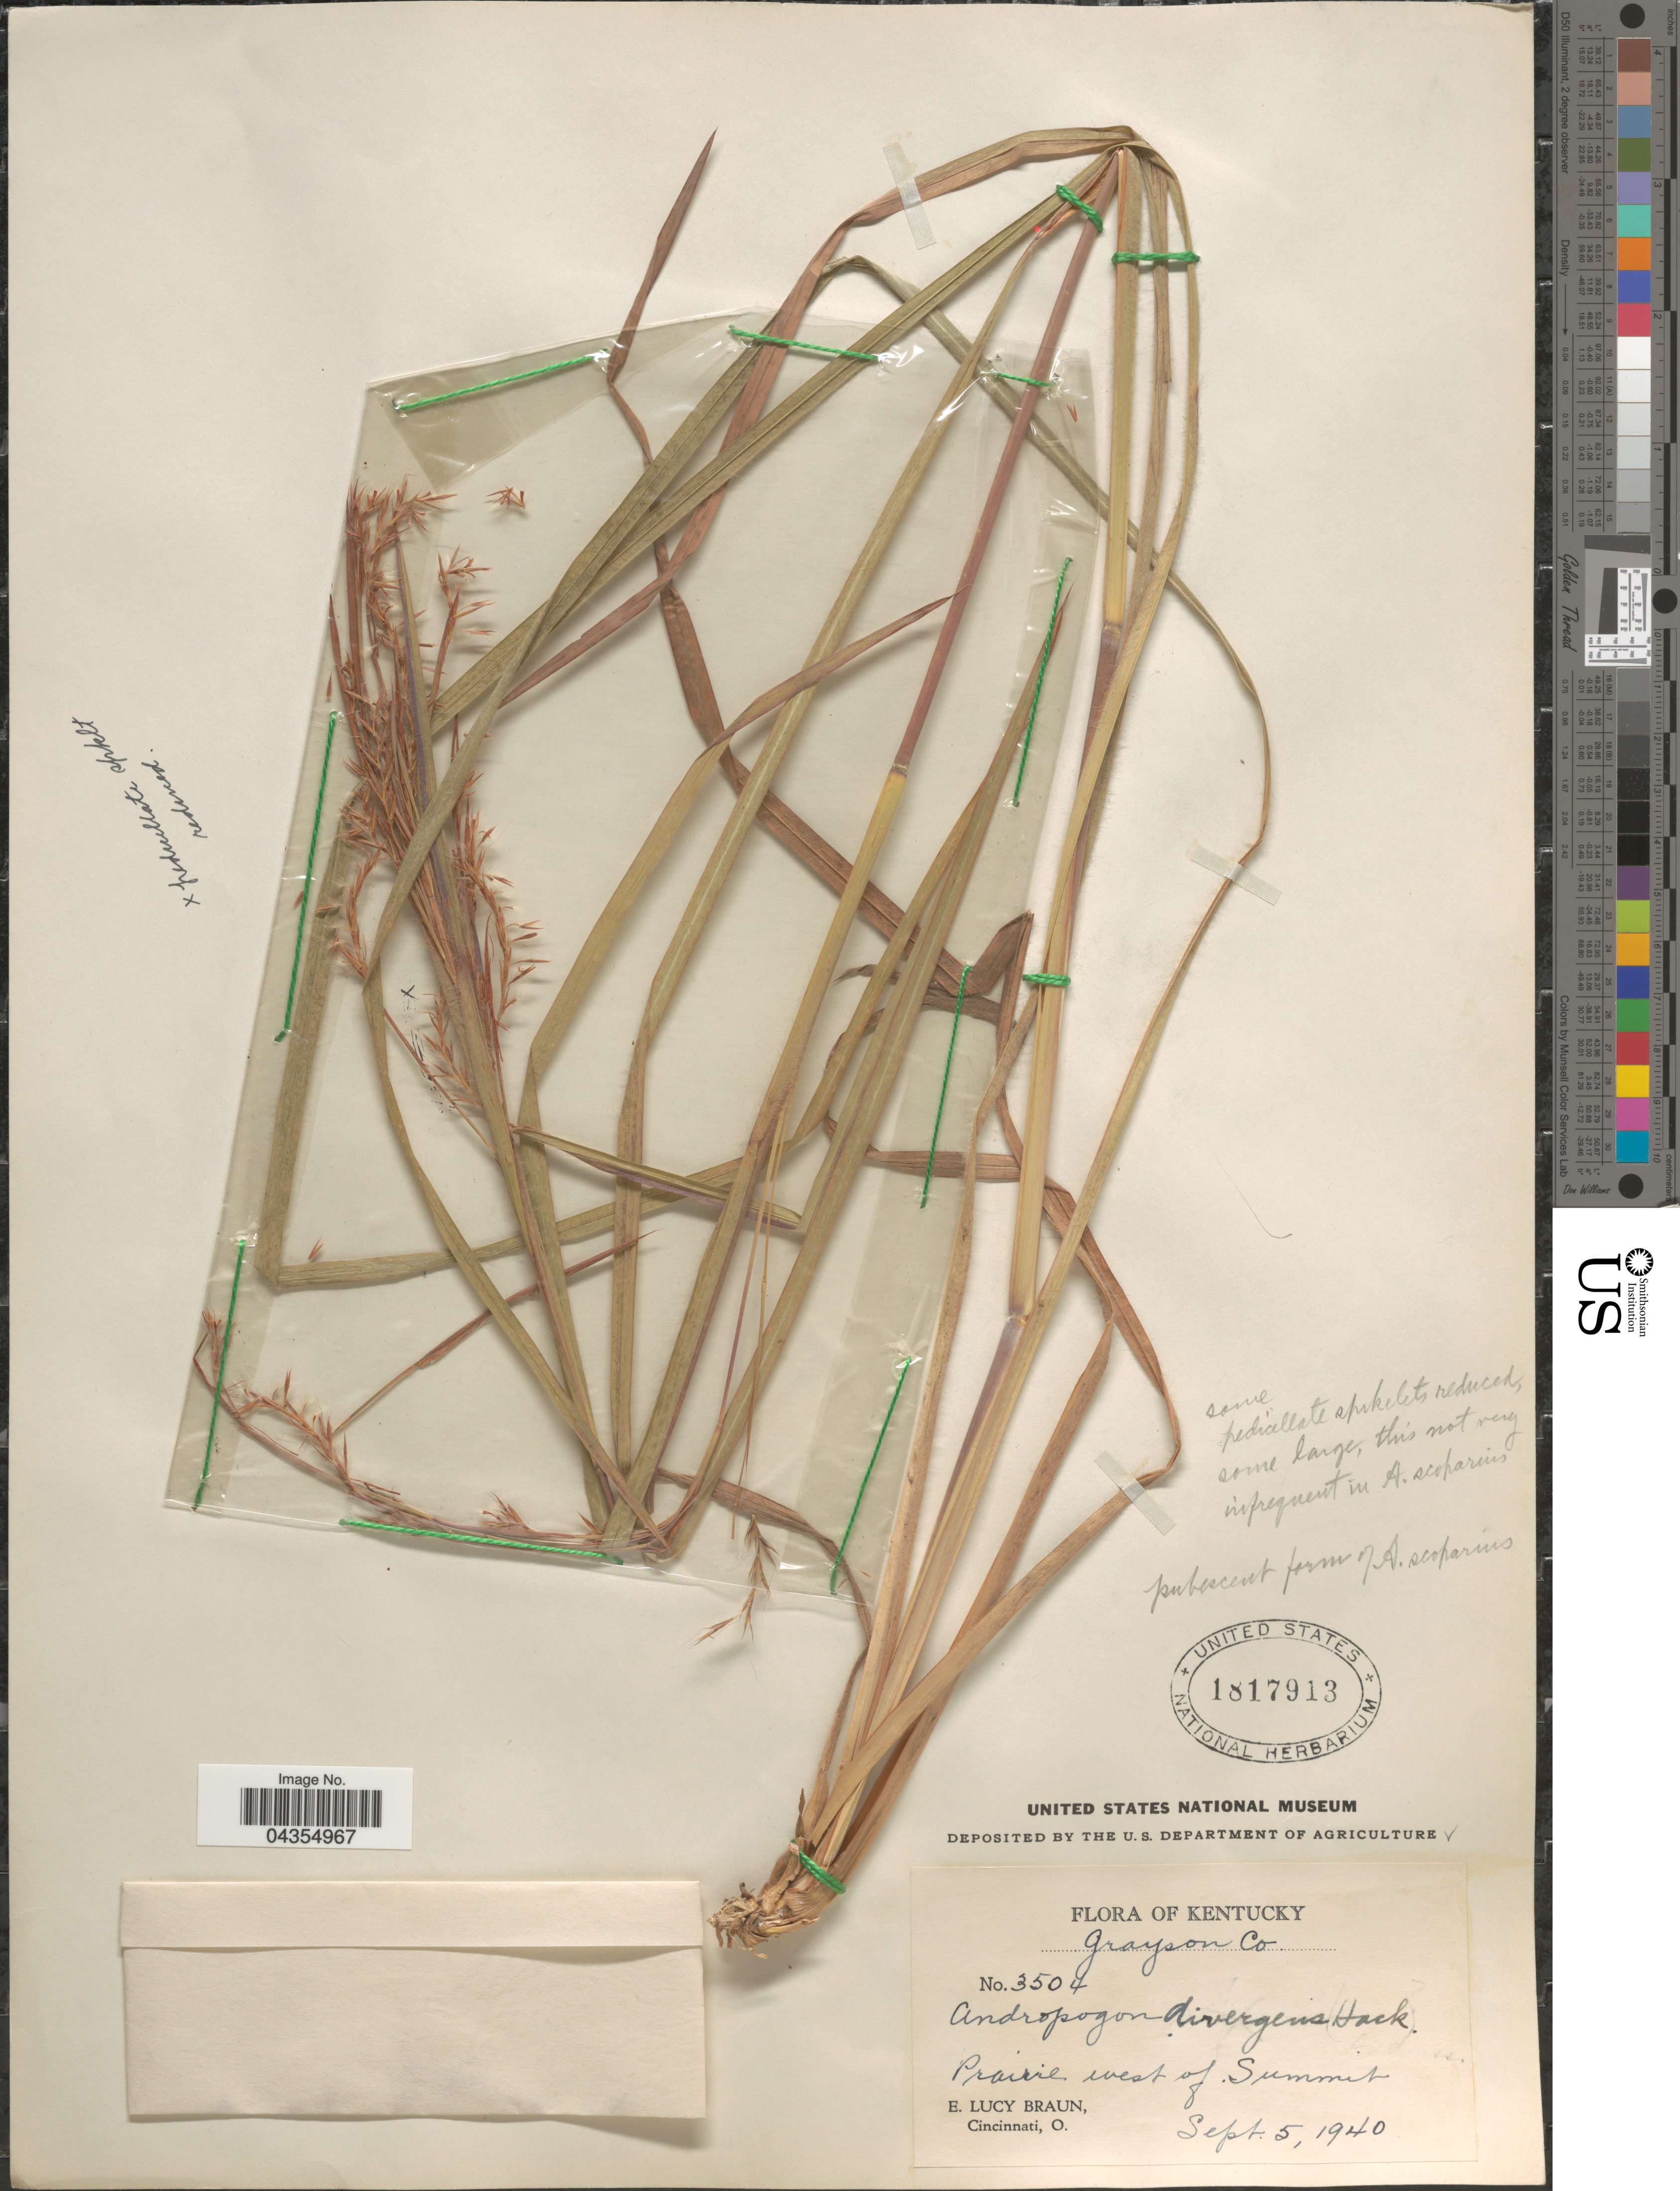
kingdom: Plantae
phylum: Tracheophyta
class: Liliopsida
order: Poales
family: Poaceae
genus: Schizachyrium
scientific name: Schizachyrium sanguineum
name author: (Retz.) Alston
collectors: E. L. Braun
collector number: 3504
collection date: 1940-09-05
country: United States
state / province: Kentucky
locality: Grayson Co. Prairie, west of Summit.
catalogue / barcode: US 1817913